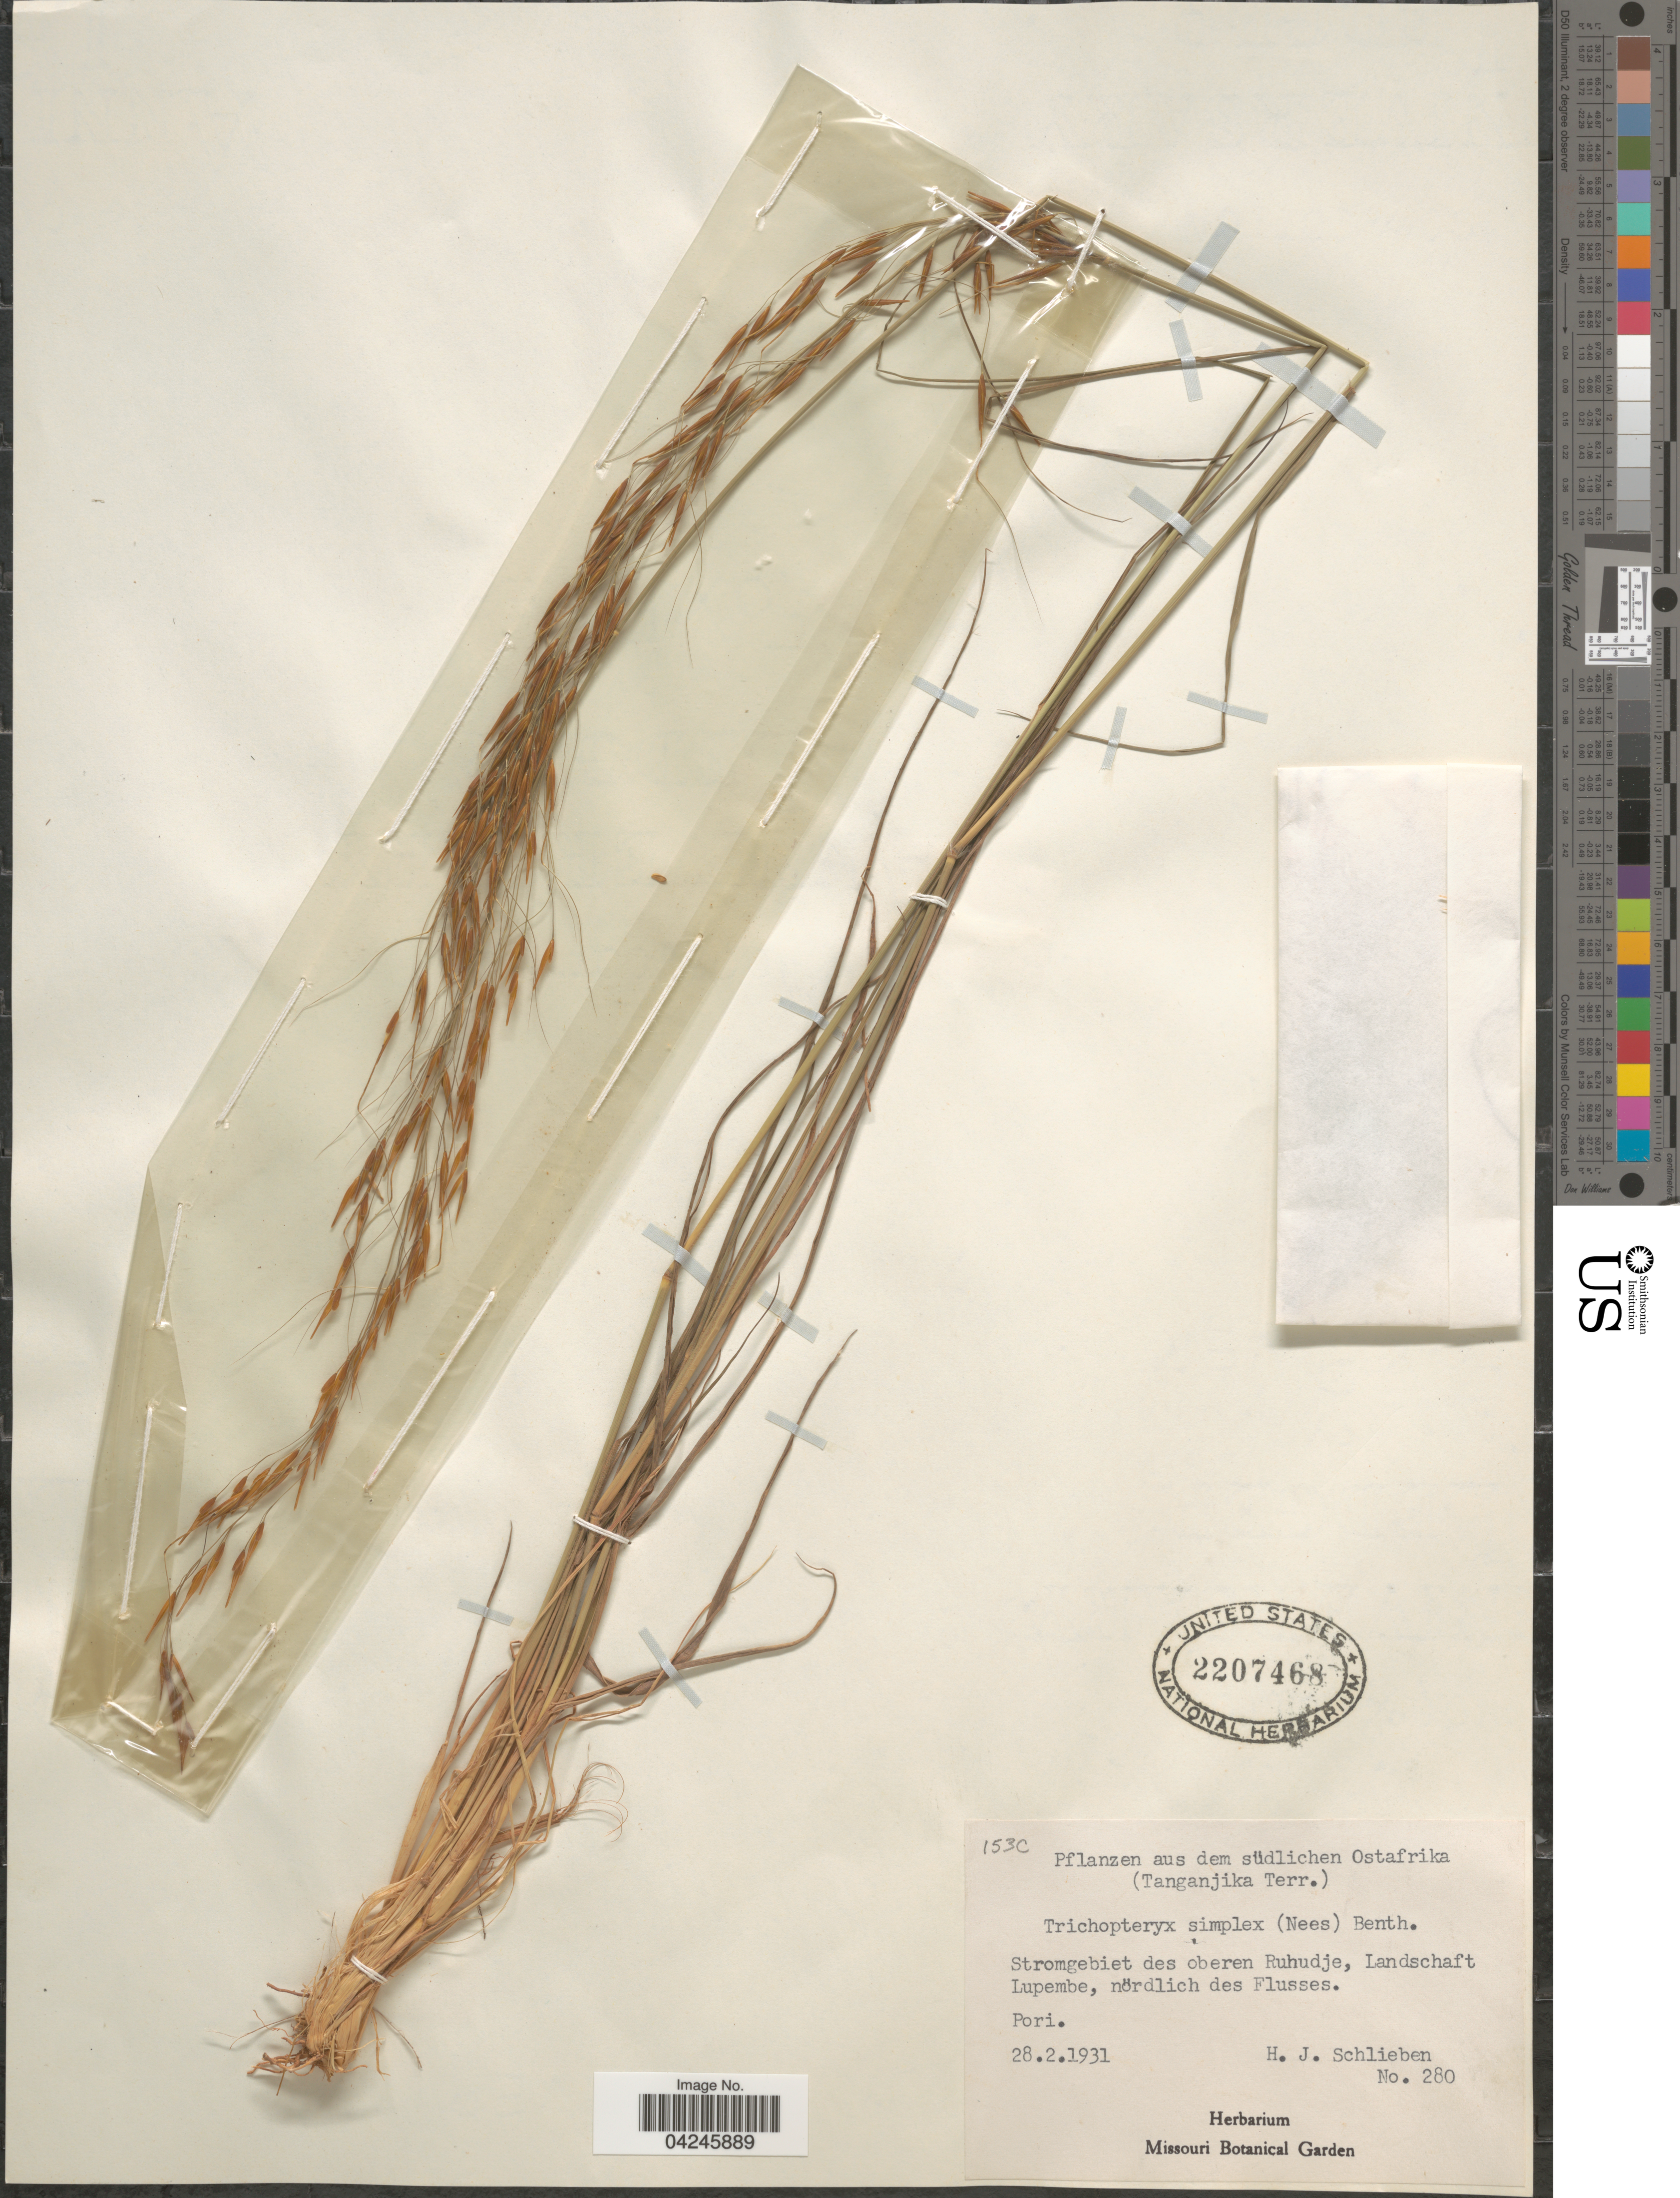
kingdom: Plantae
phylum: Tracheophyta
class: Liliopsida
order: Poales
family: Poaceae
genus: Loudetia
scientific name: Loudetia simplex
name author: (Nees) C.E. Hubb.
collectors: H. J. Schlieben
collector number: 280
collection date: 1931-02-28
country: Tanzania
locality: Südlichen Ostafrika (Tanganjika Terr.). Stromgebiet des oberen Ruhudje, Landschaft Lupembe, nördlich des Flusses.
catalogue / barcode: US 2207468